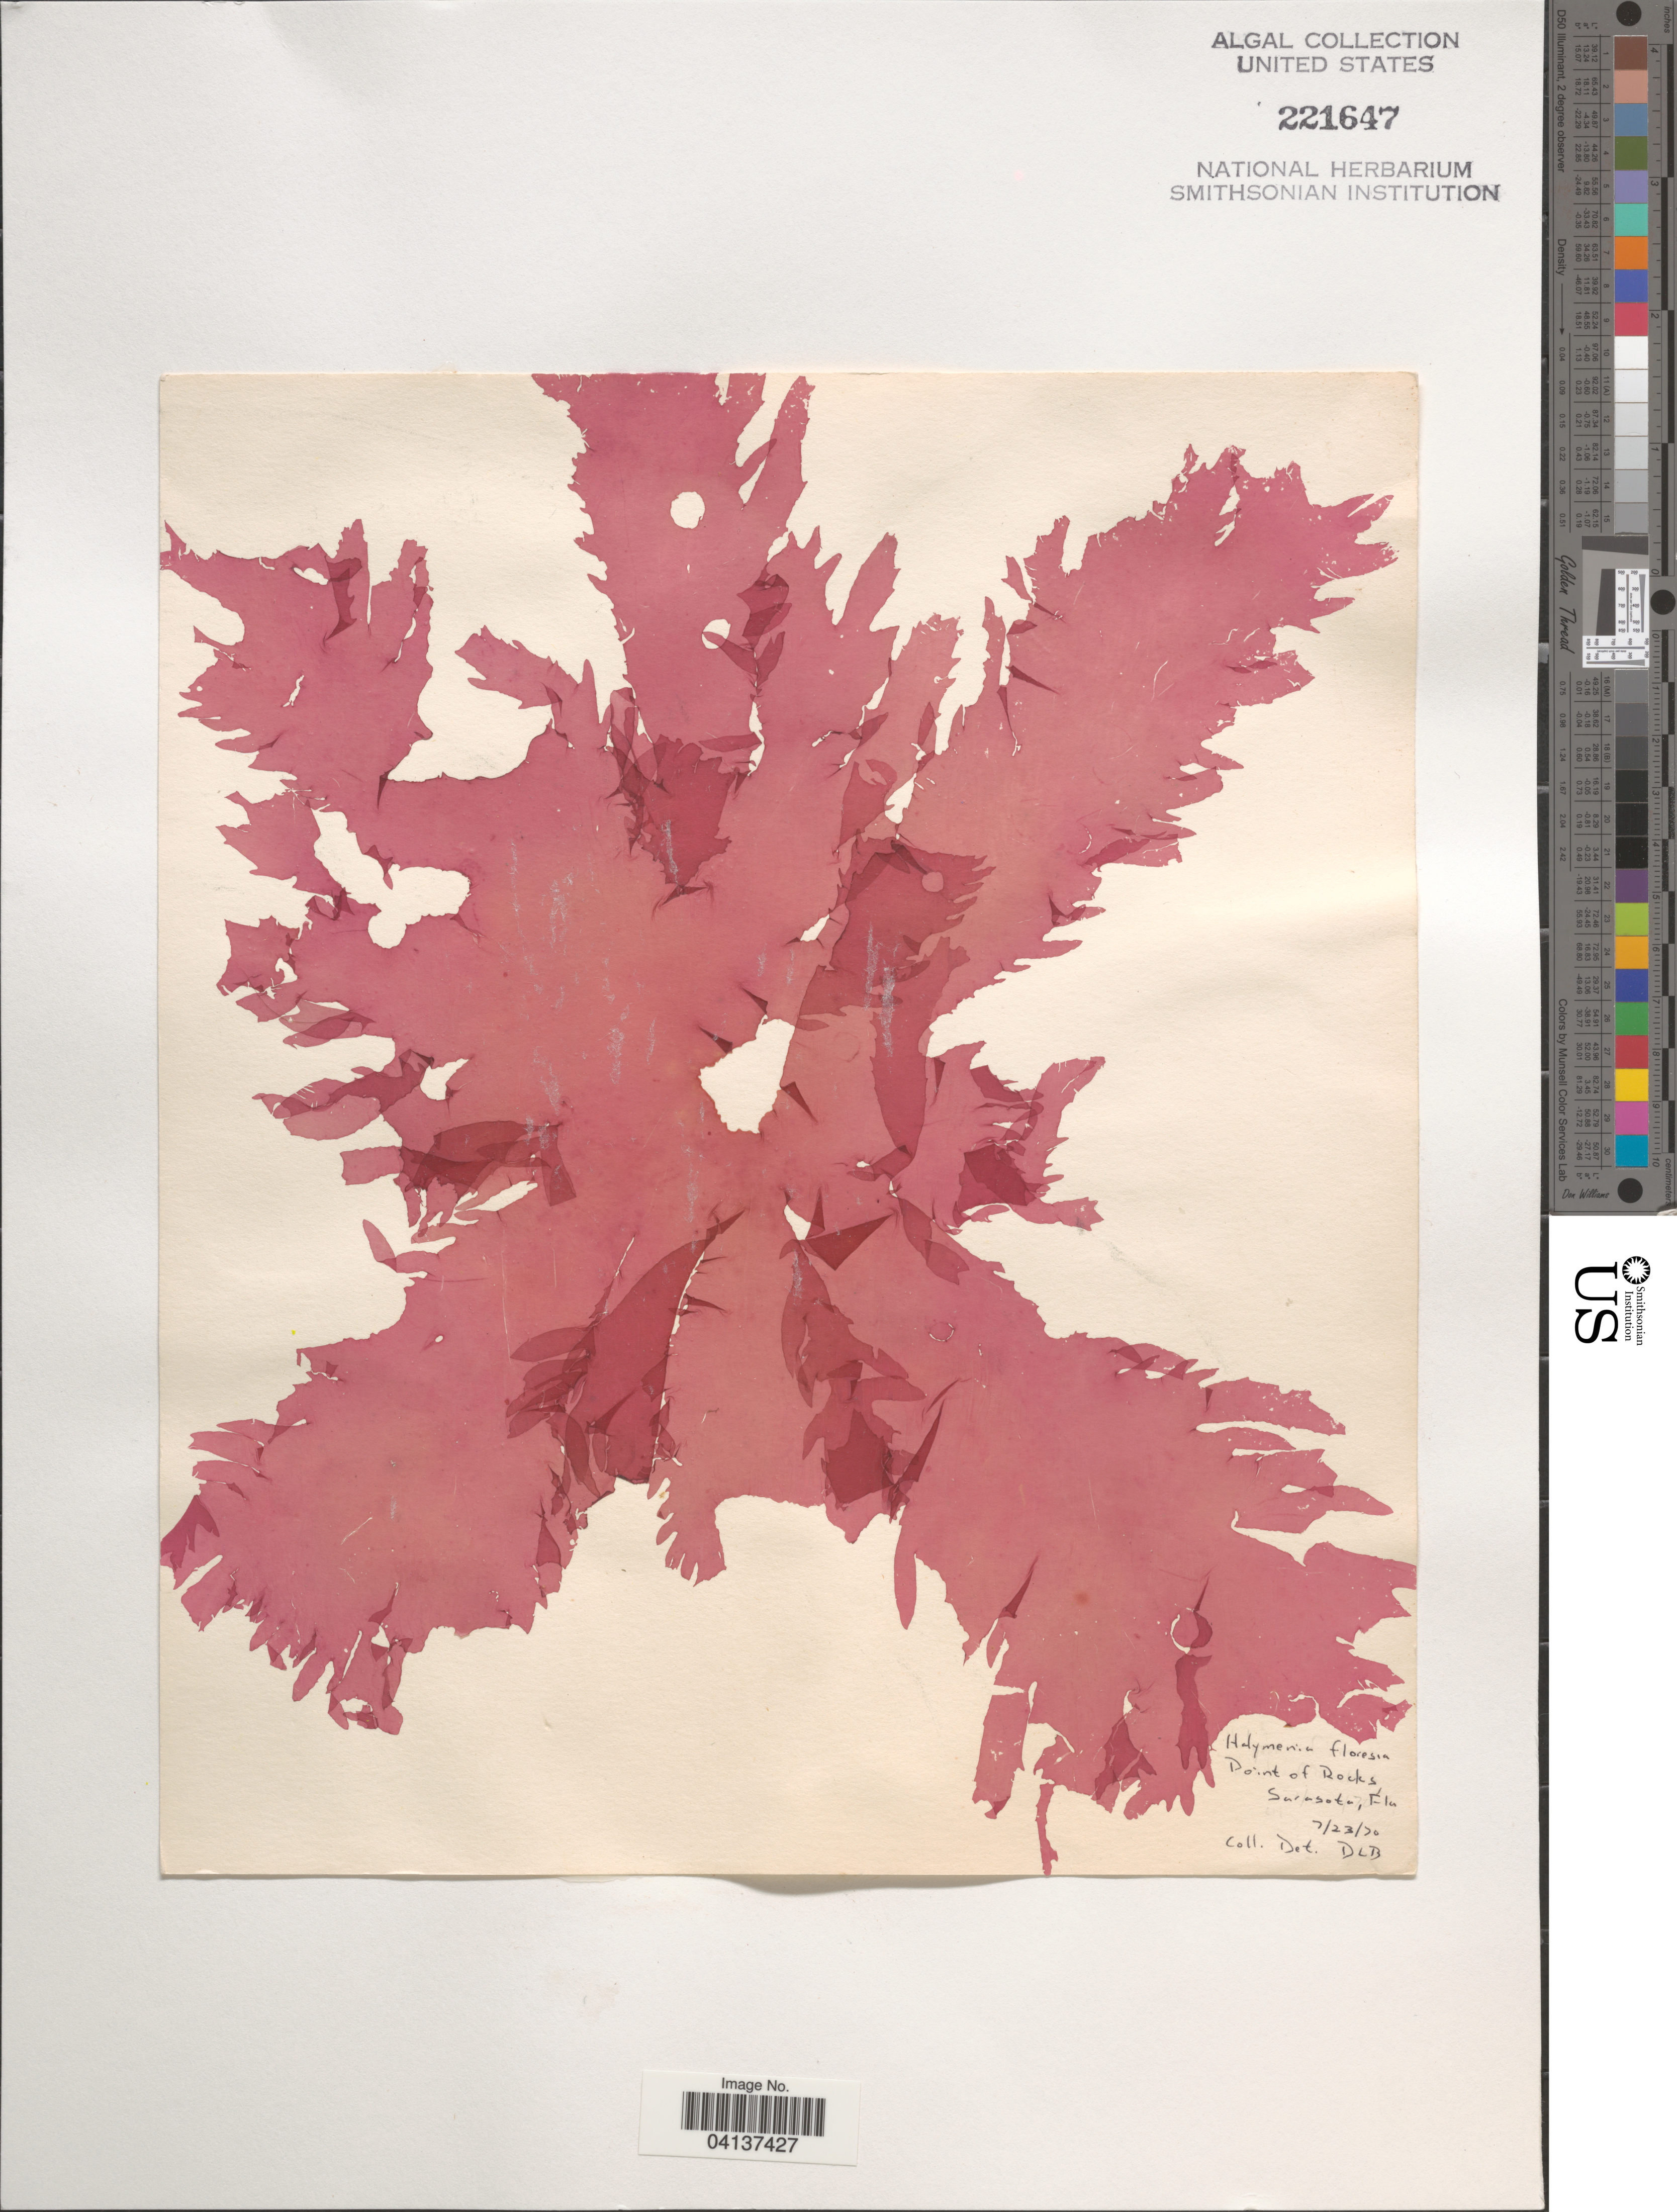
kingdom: Plantae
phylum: Rhodophyta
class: Florideophyceae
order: Halymeniales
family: Halymeniaceae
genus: Halymenia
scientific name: Halymenia floresii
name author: (Clemente) C. Agardh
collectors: D. L. B.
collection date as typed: Transcribed d/m/y: 23/7/70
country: United States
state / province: Florida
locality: Point of Rocks, Sarasota.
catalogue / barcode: US 221647